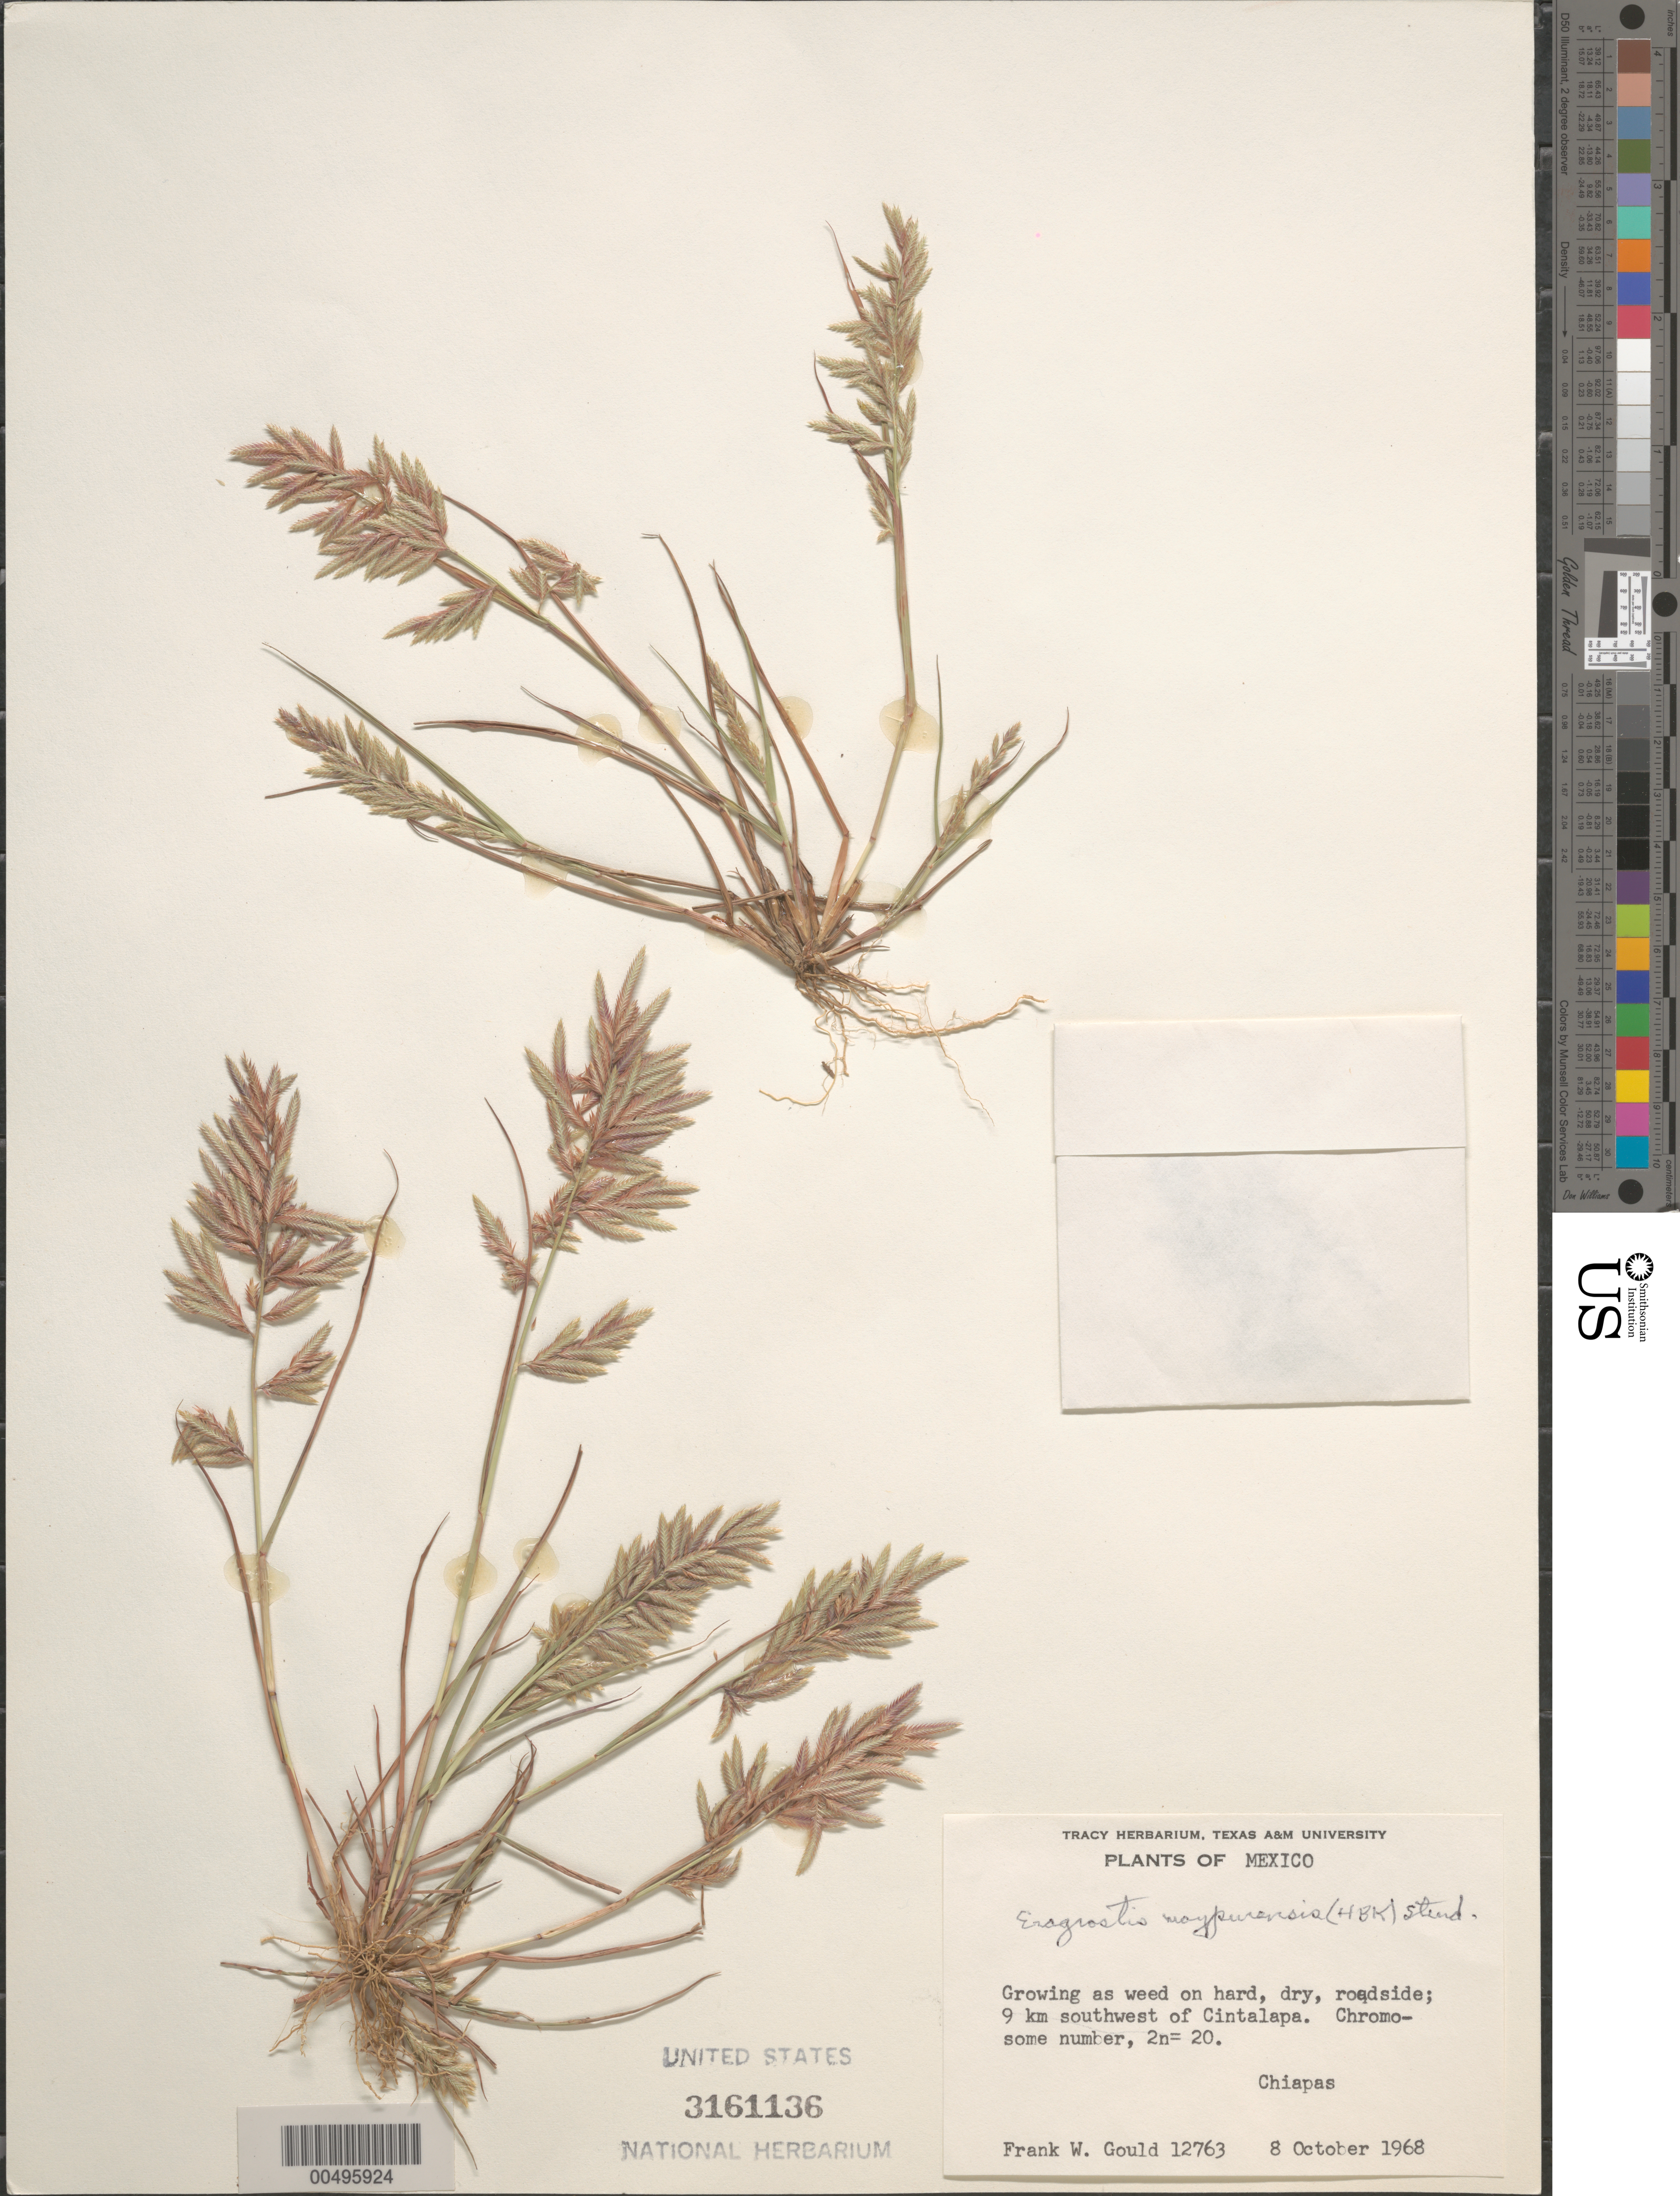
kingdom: Plantae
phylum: Tracheophyta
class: Liliopsida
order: Poales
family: Poaceae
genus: Eragrostis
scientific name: Eragrostis maypurensis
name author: (Kunth) Steud.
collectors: F. W. Gould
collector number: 12763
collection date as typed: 8 Oct 1968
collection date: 1968-10-08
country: Mexico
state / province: Chiapas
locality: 9 km SW of Cintalapa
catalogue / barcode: US 3161136